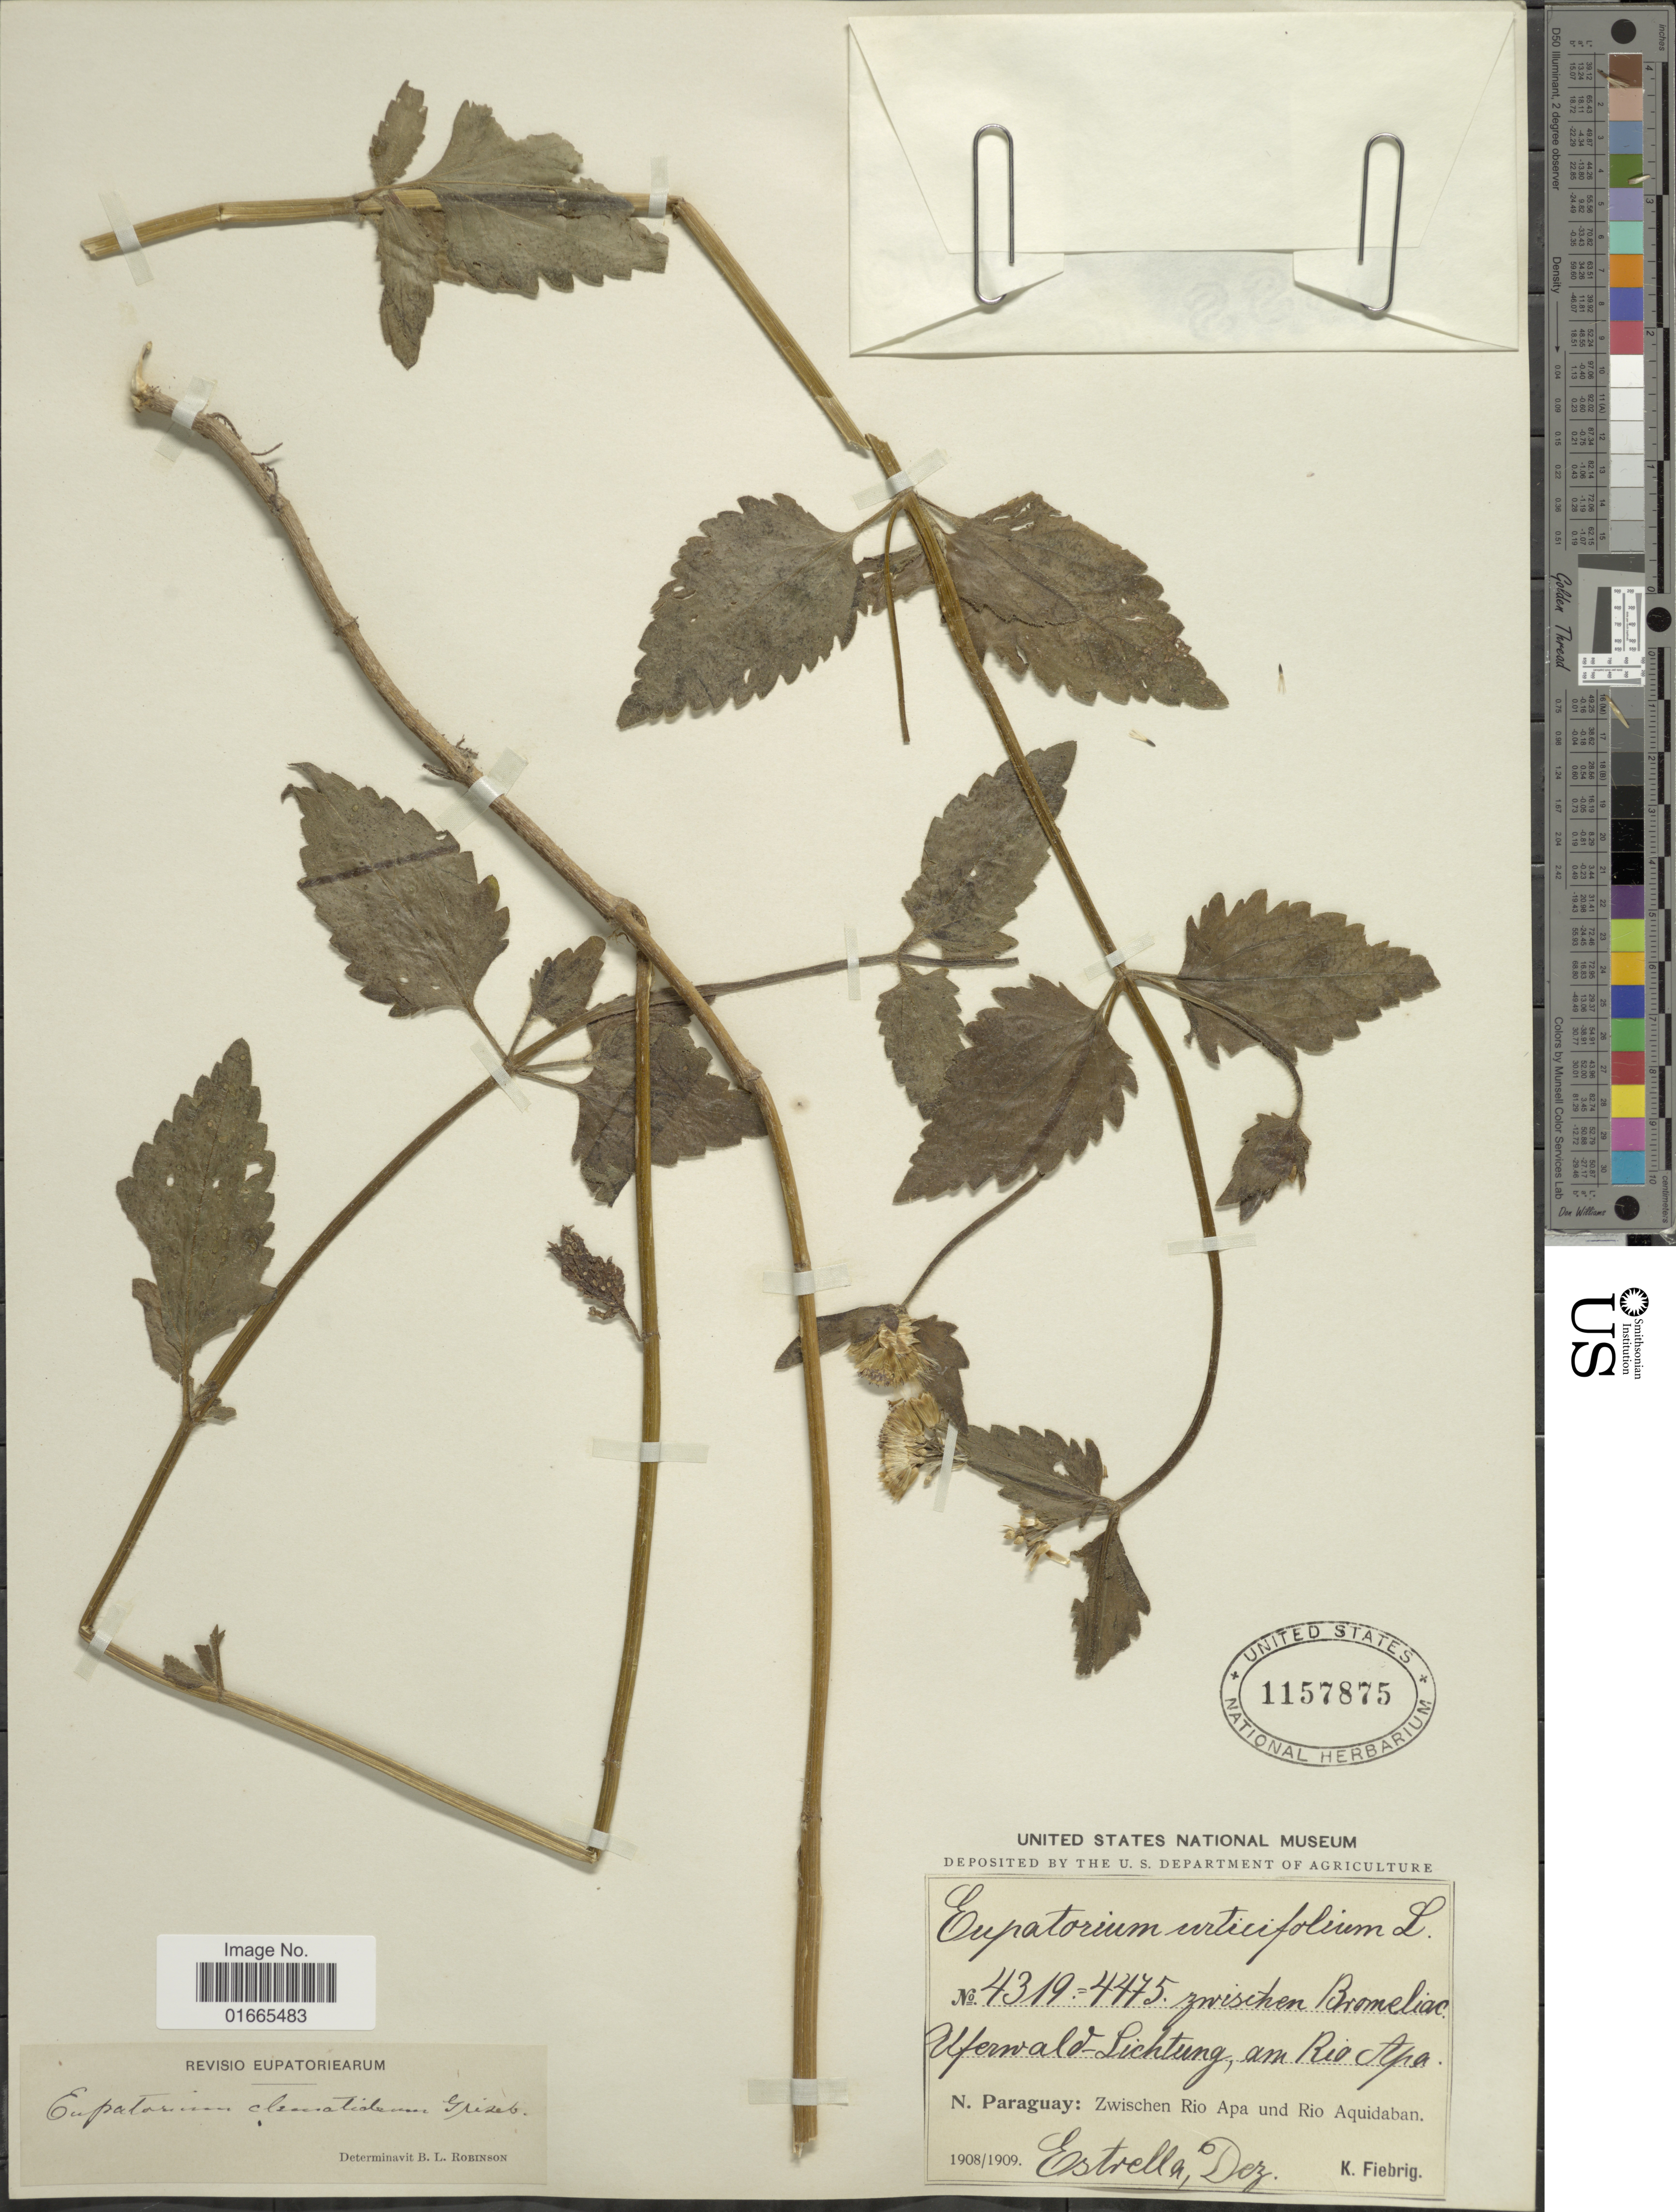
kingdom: Plantae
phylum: Tracheophyta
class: Magnoliopsida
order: Asterales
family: Asteraceae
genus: Praxelis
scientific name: Praxelis clematidea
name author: (Griseb.) R.M. King & H. Rob.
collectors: K. Fiebrig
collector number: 4319/4475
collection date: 1908/1909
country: Paraguay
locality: N. Paraguay: Zwischen Rio Apa und Rio Aquidaban.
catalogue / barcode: US 1157875